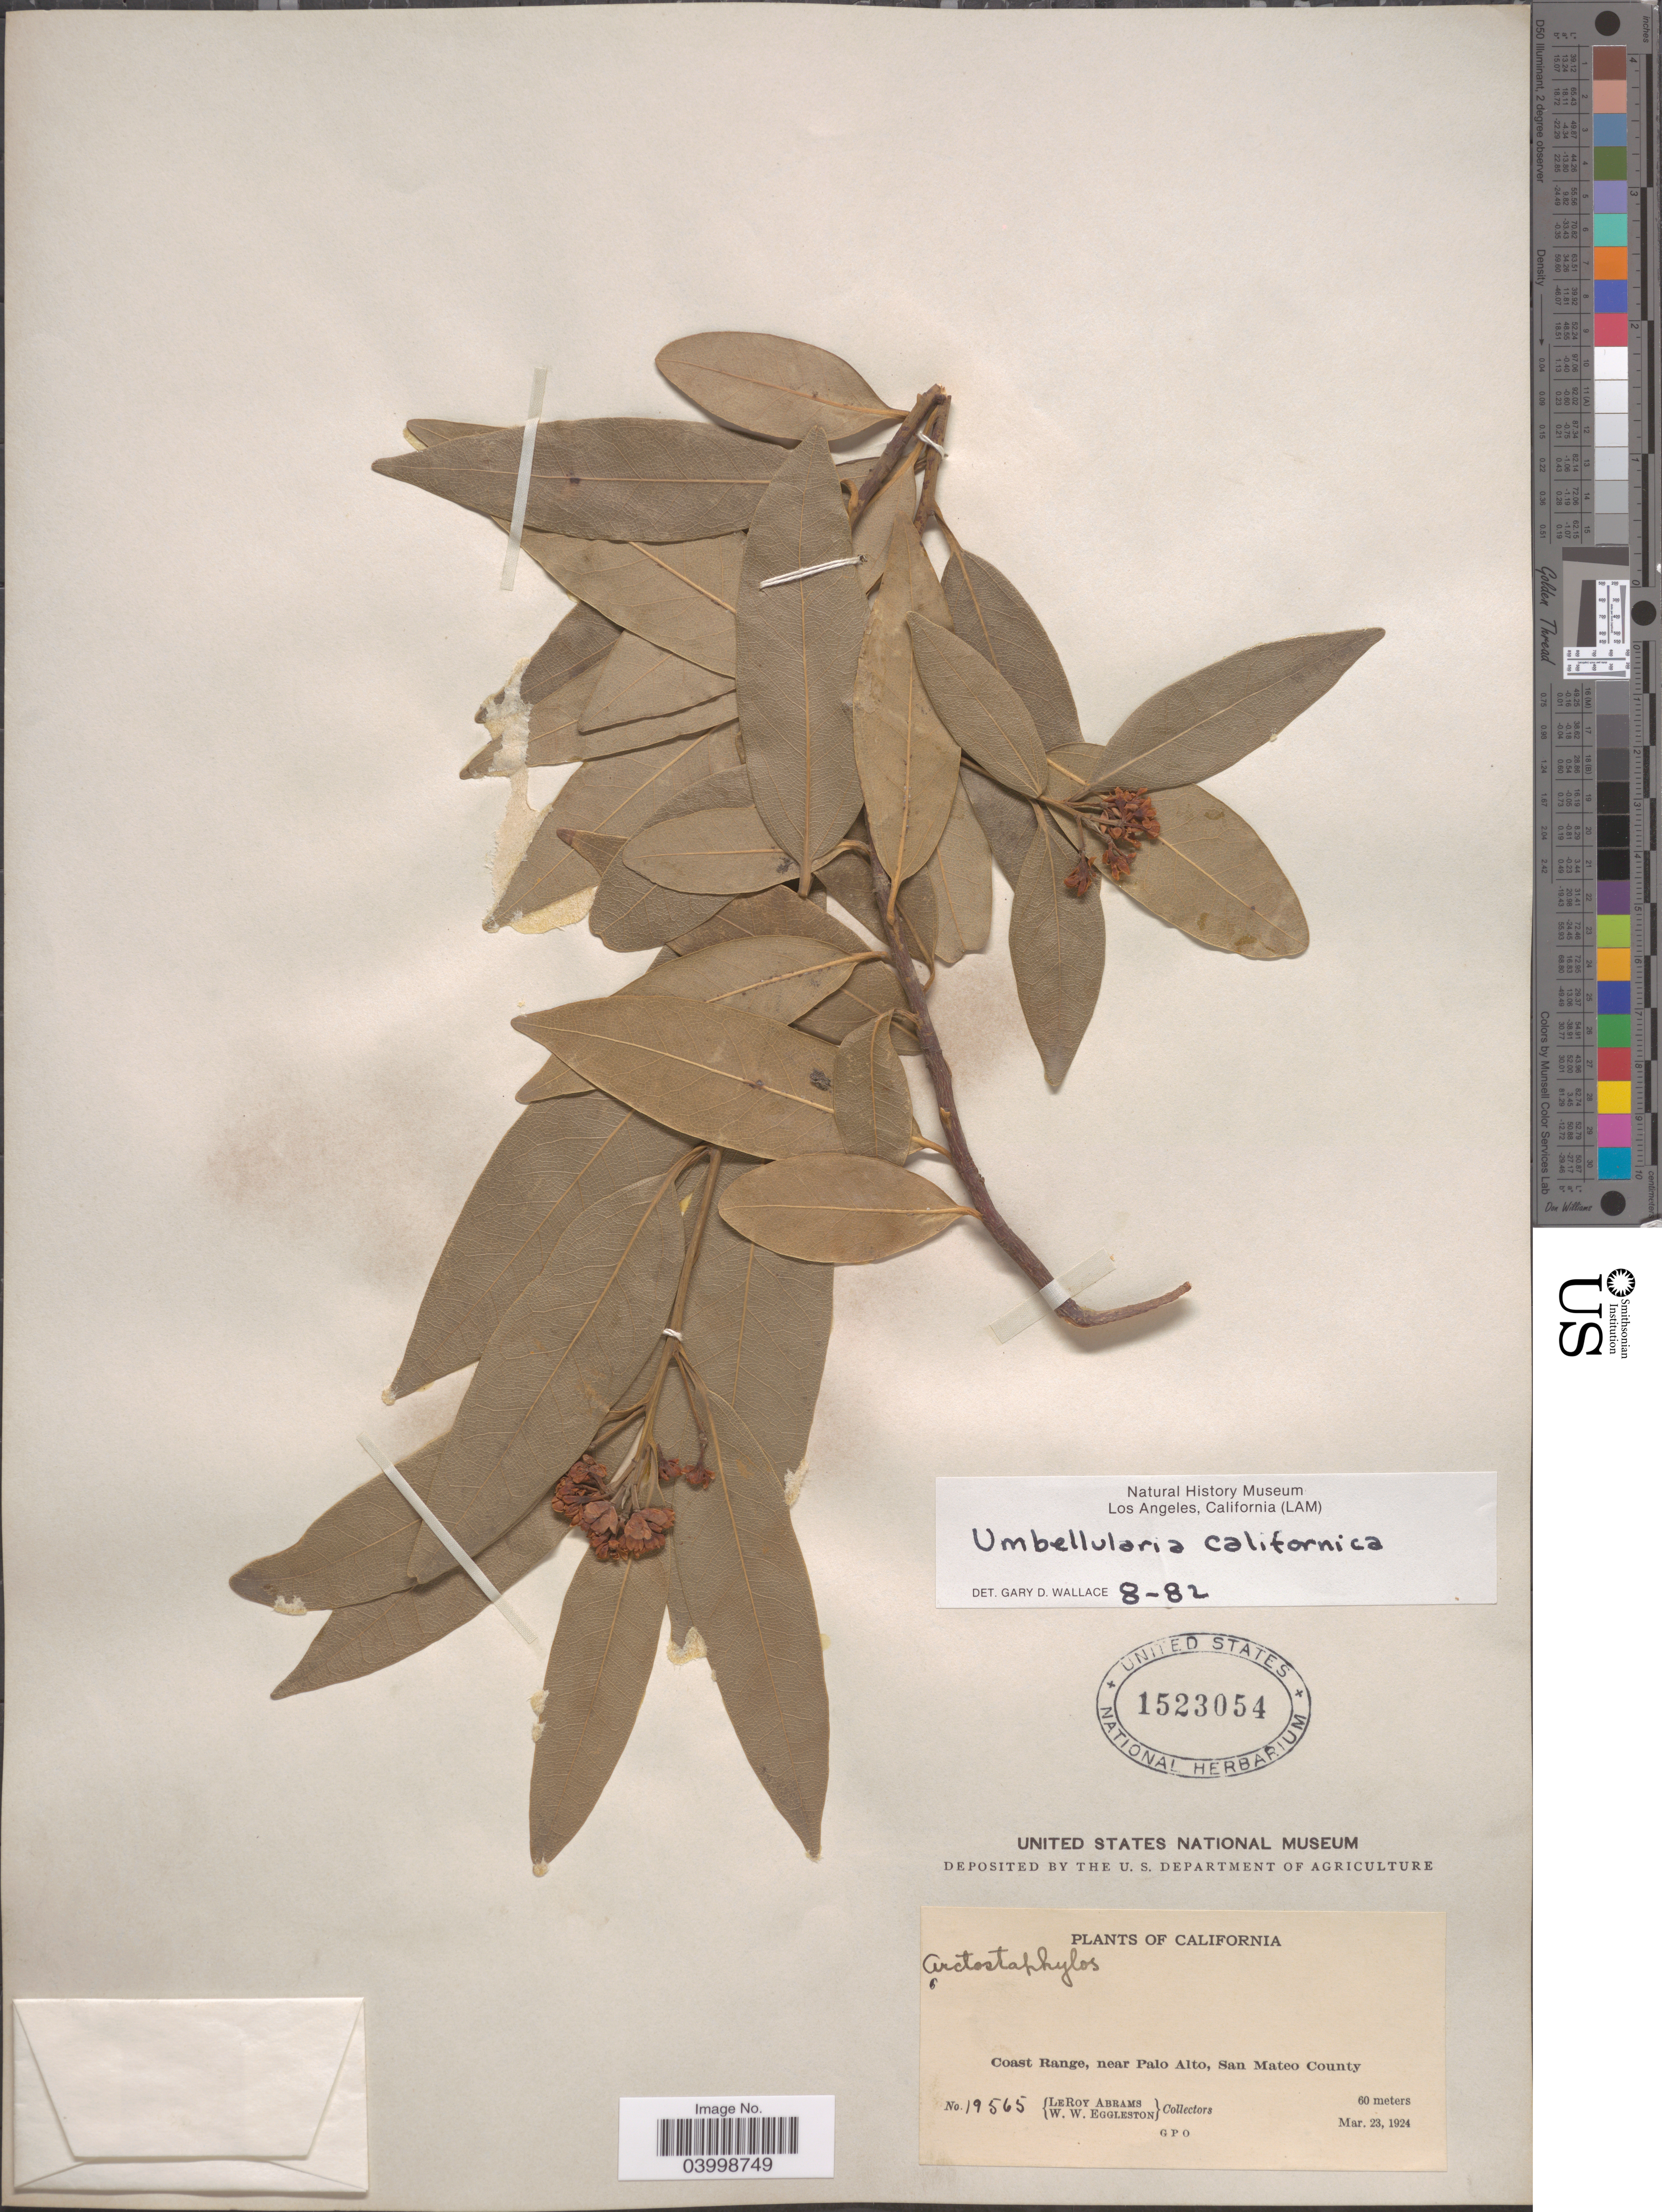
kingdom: Plantae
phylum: Tracheophyta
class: Magnoliopsida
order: Laurales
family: Lauraceae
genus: Umbellularia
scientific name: Umbellularia californica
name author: (Hook. & Arn.) Nutt.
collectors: L. Abrams & W. W. Eggleston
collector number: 19565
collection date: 1924-03-23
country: United States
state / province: California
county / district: San Mateo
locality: Coast Range, near Palo Alto, San Mateo County.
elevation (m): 60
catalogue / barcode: US 1523054